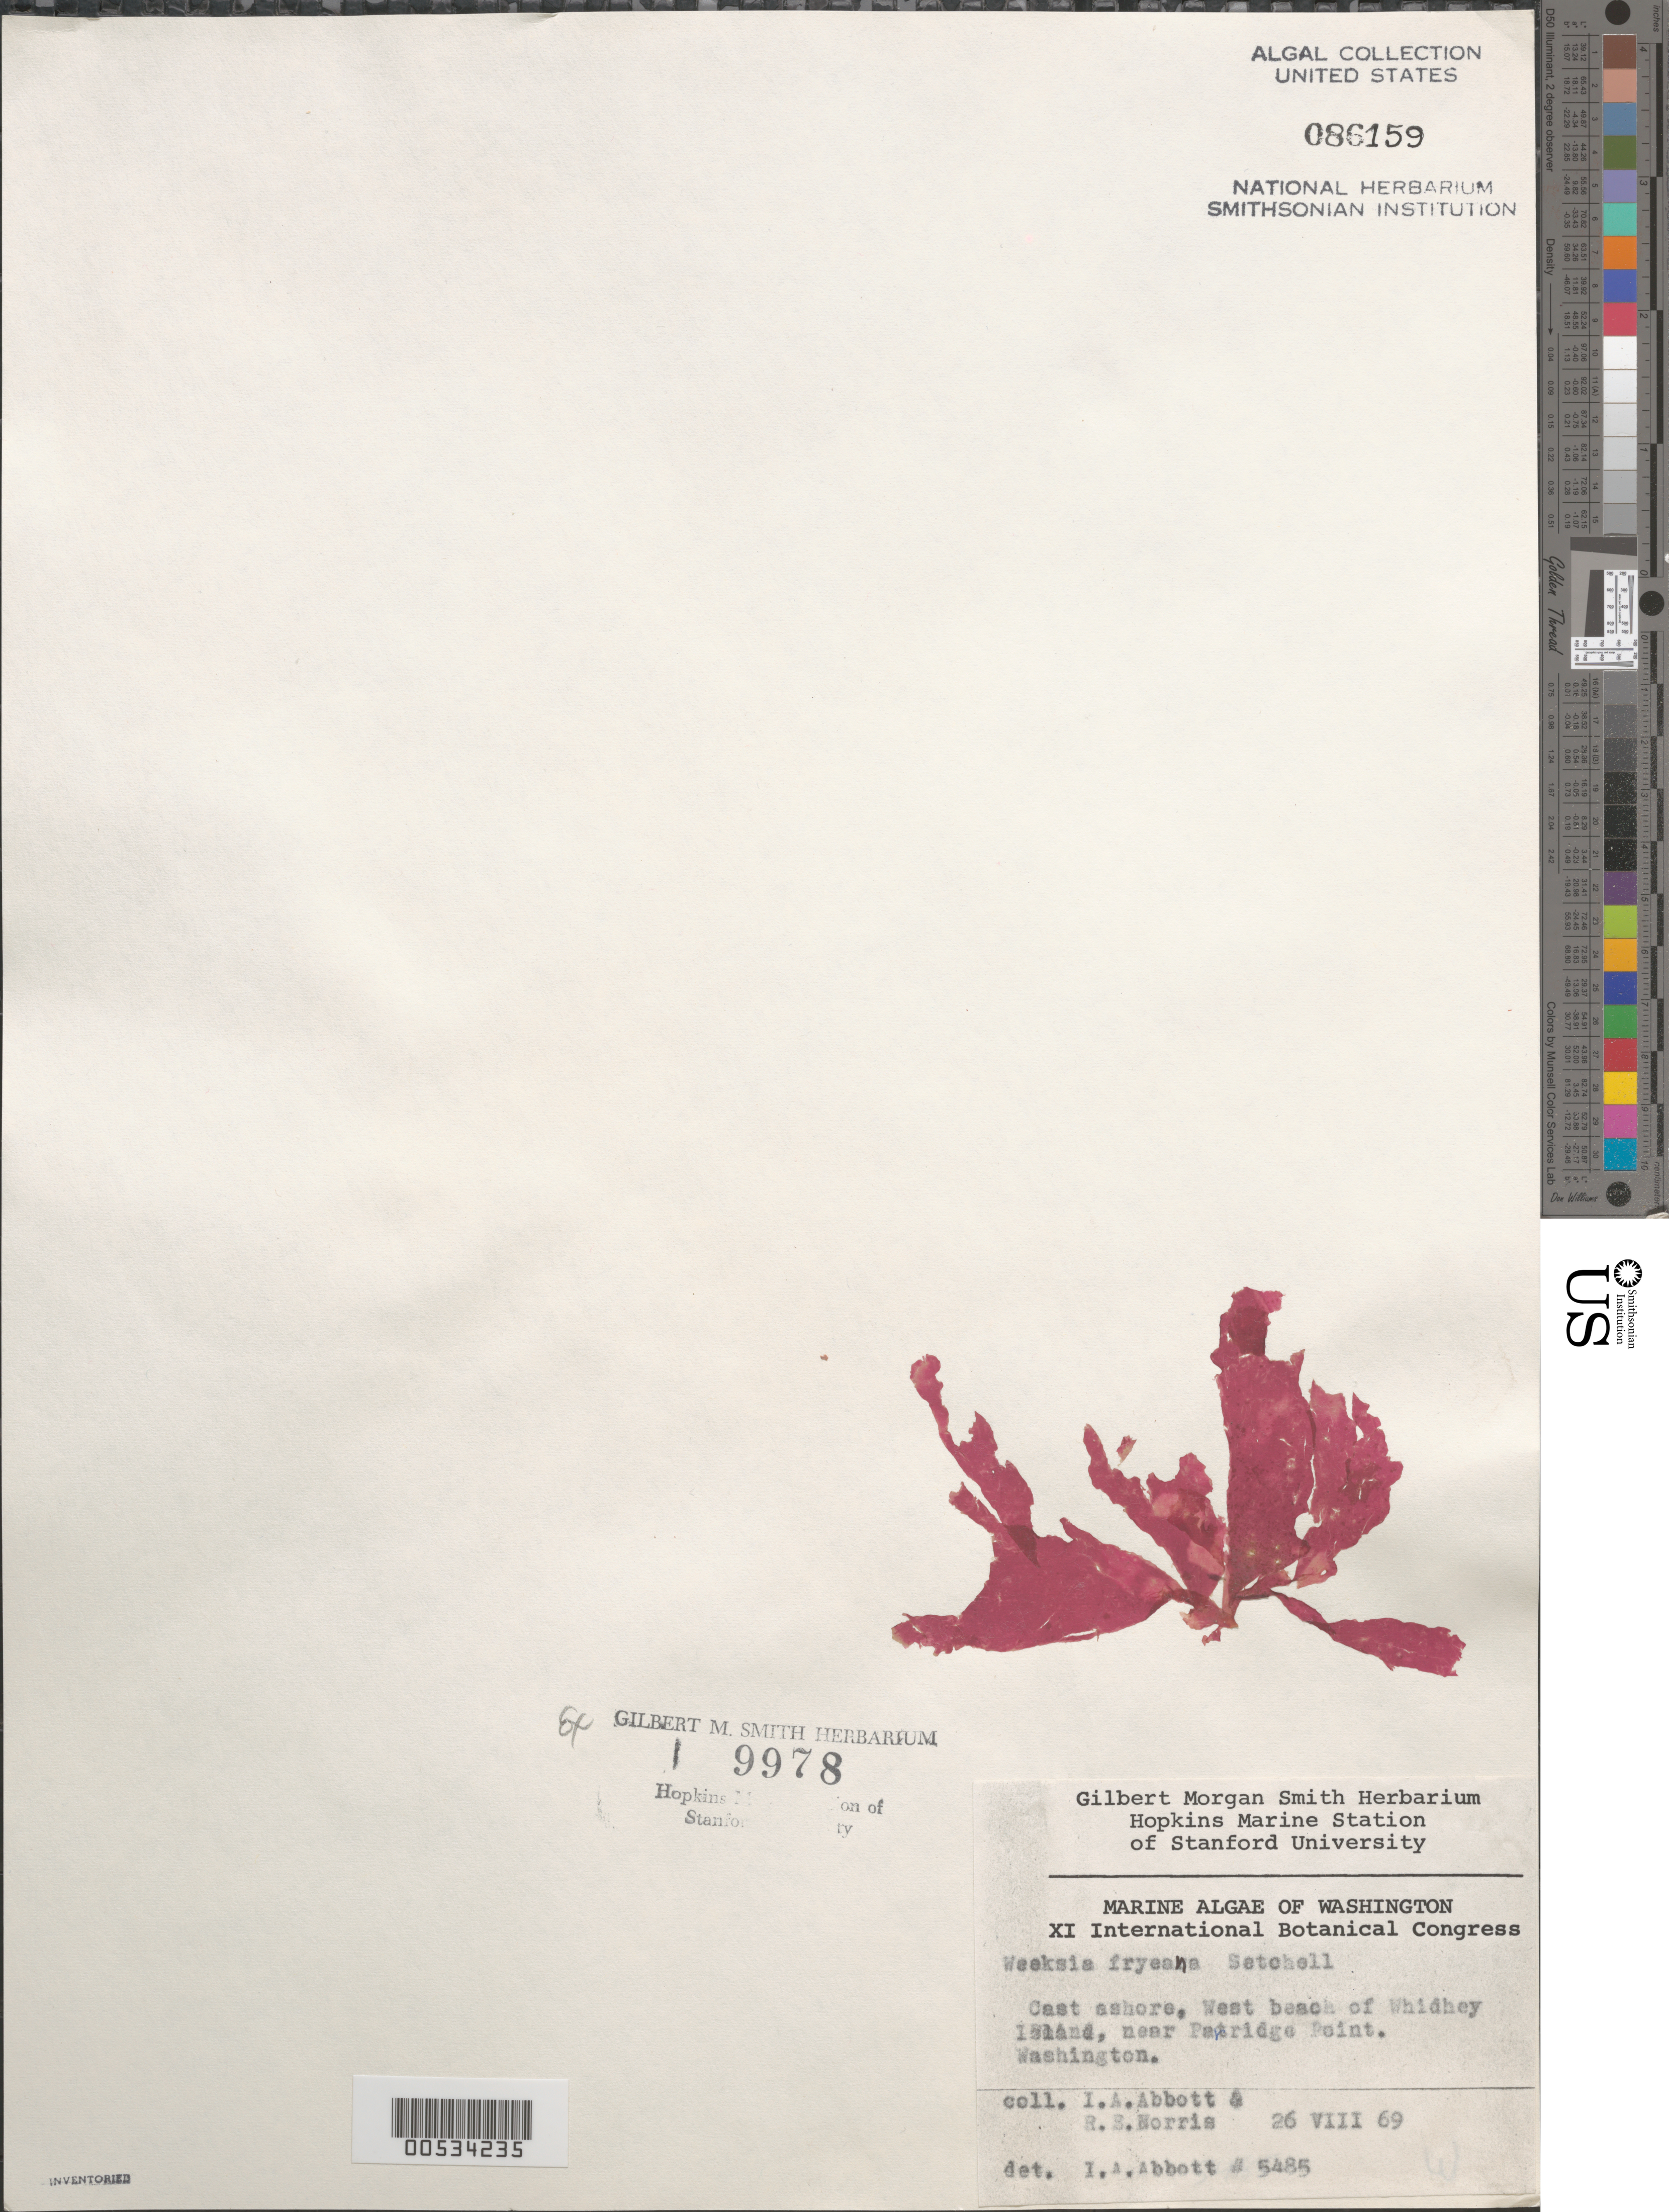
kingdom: Plantae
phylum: Rhodophyta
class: Florideophyceae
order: Gigartinales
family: Dumontiaceae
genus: Weeksia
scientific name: Weeksia coccinea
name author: (Harv.) S.C. Lindstrom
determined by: Algae name updating Project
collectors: I. A. Abbott & R. E. Norris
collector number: IAA 5485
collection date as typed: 26 Aug 1969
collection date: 1969-08-26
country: United States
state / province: Washington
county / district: Island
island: Whidbey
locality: West Beach near Partridge Point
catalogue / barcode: US 86159